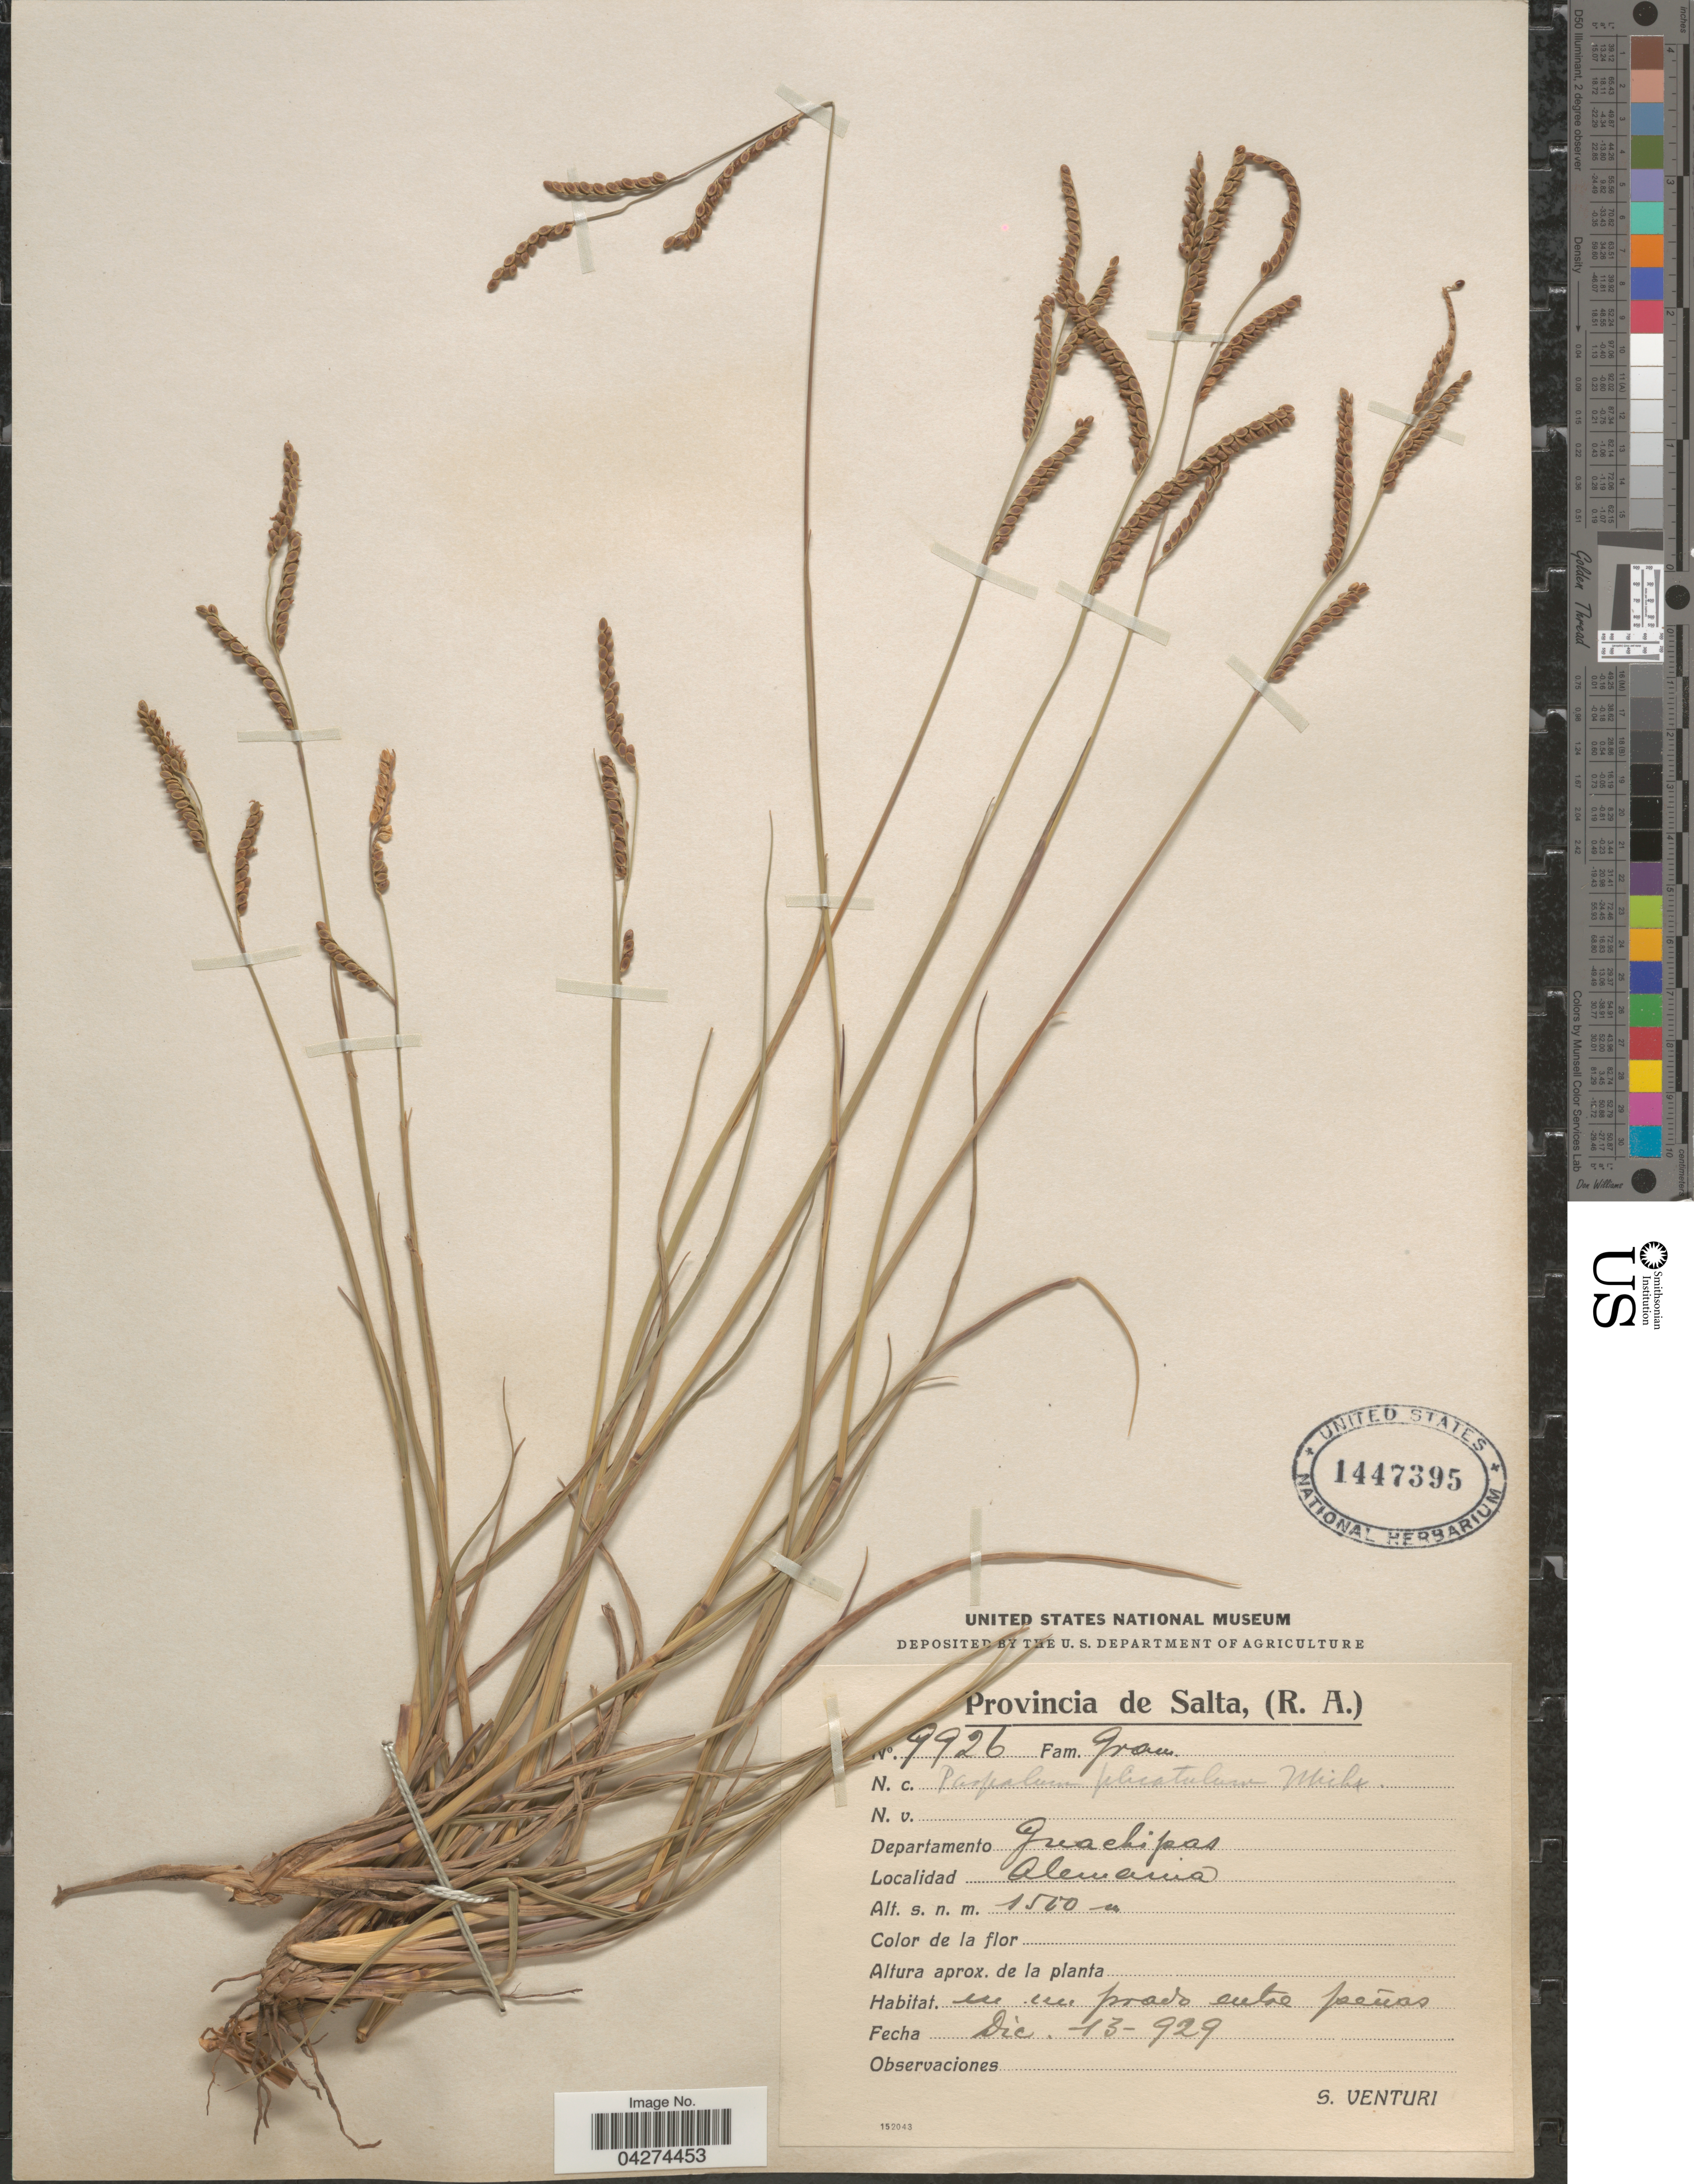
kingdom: Plantae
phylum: Tracheophyta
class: Liliopsida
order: Poales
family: Poaceae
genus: Paspalum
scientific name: Paspalum plicatulum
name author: Michx.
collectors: S. Venturi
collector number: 9926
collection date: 1929-12-13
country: Argentina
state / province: Salta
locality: (R.A.) Departamento Guachipas. Alemania.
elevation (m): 1500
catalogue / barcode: US 1447395